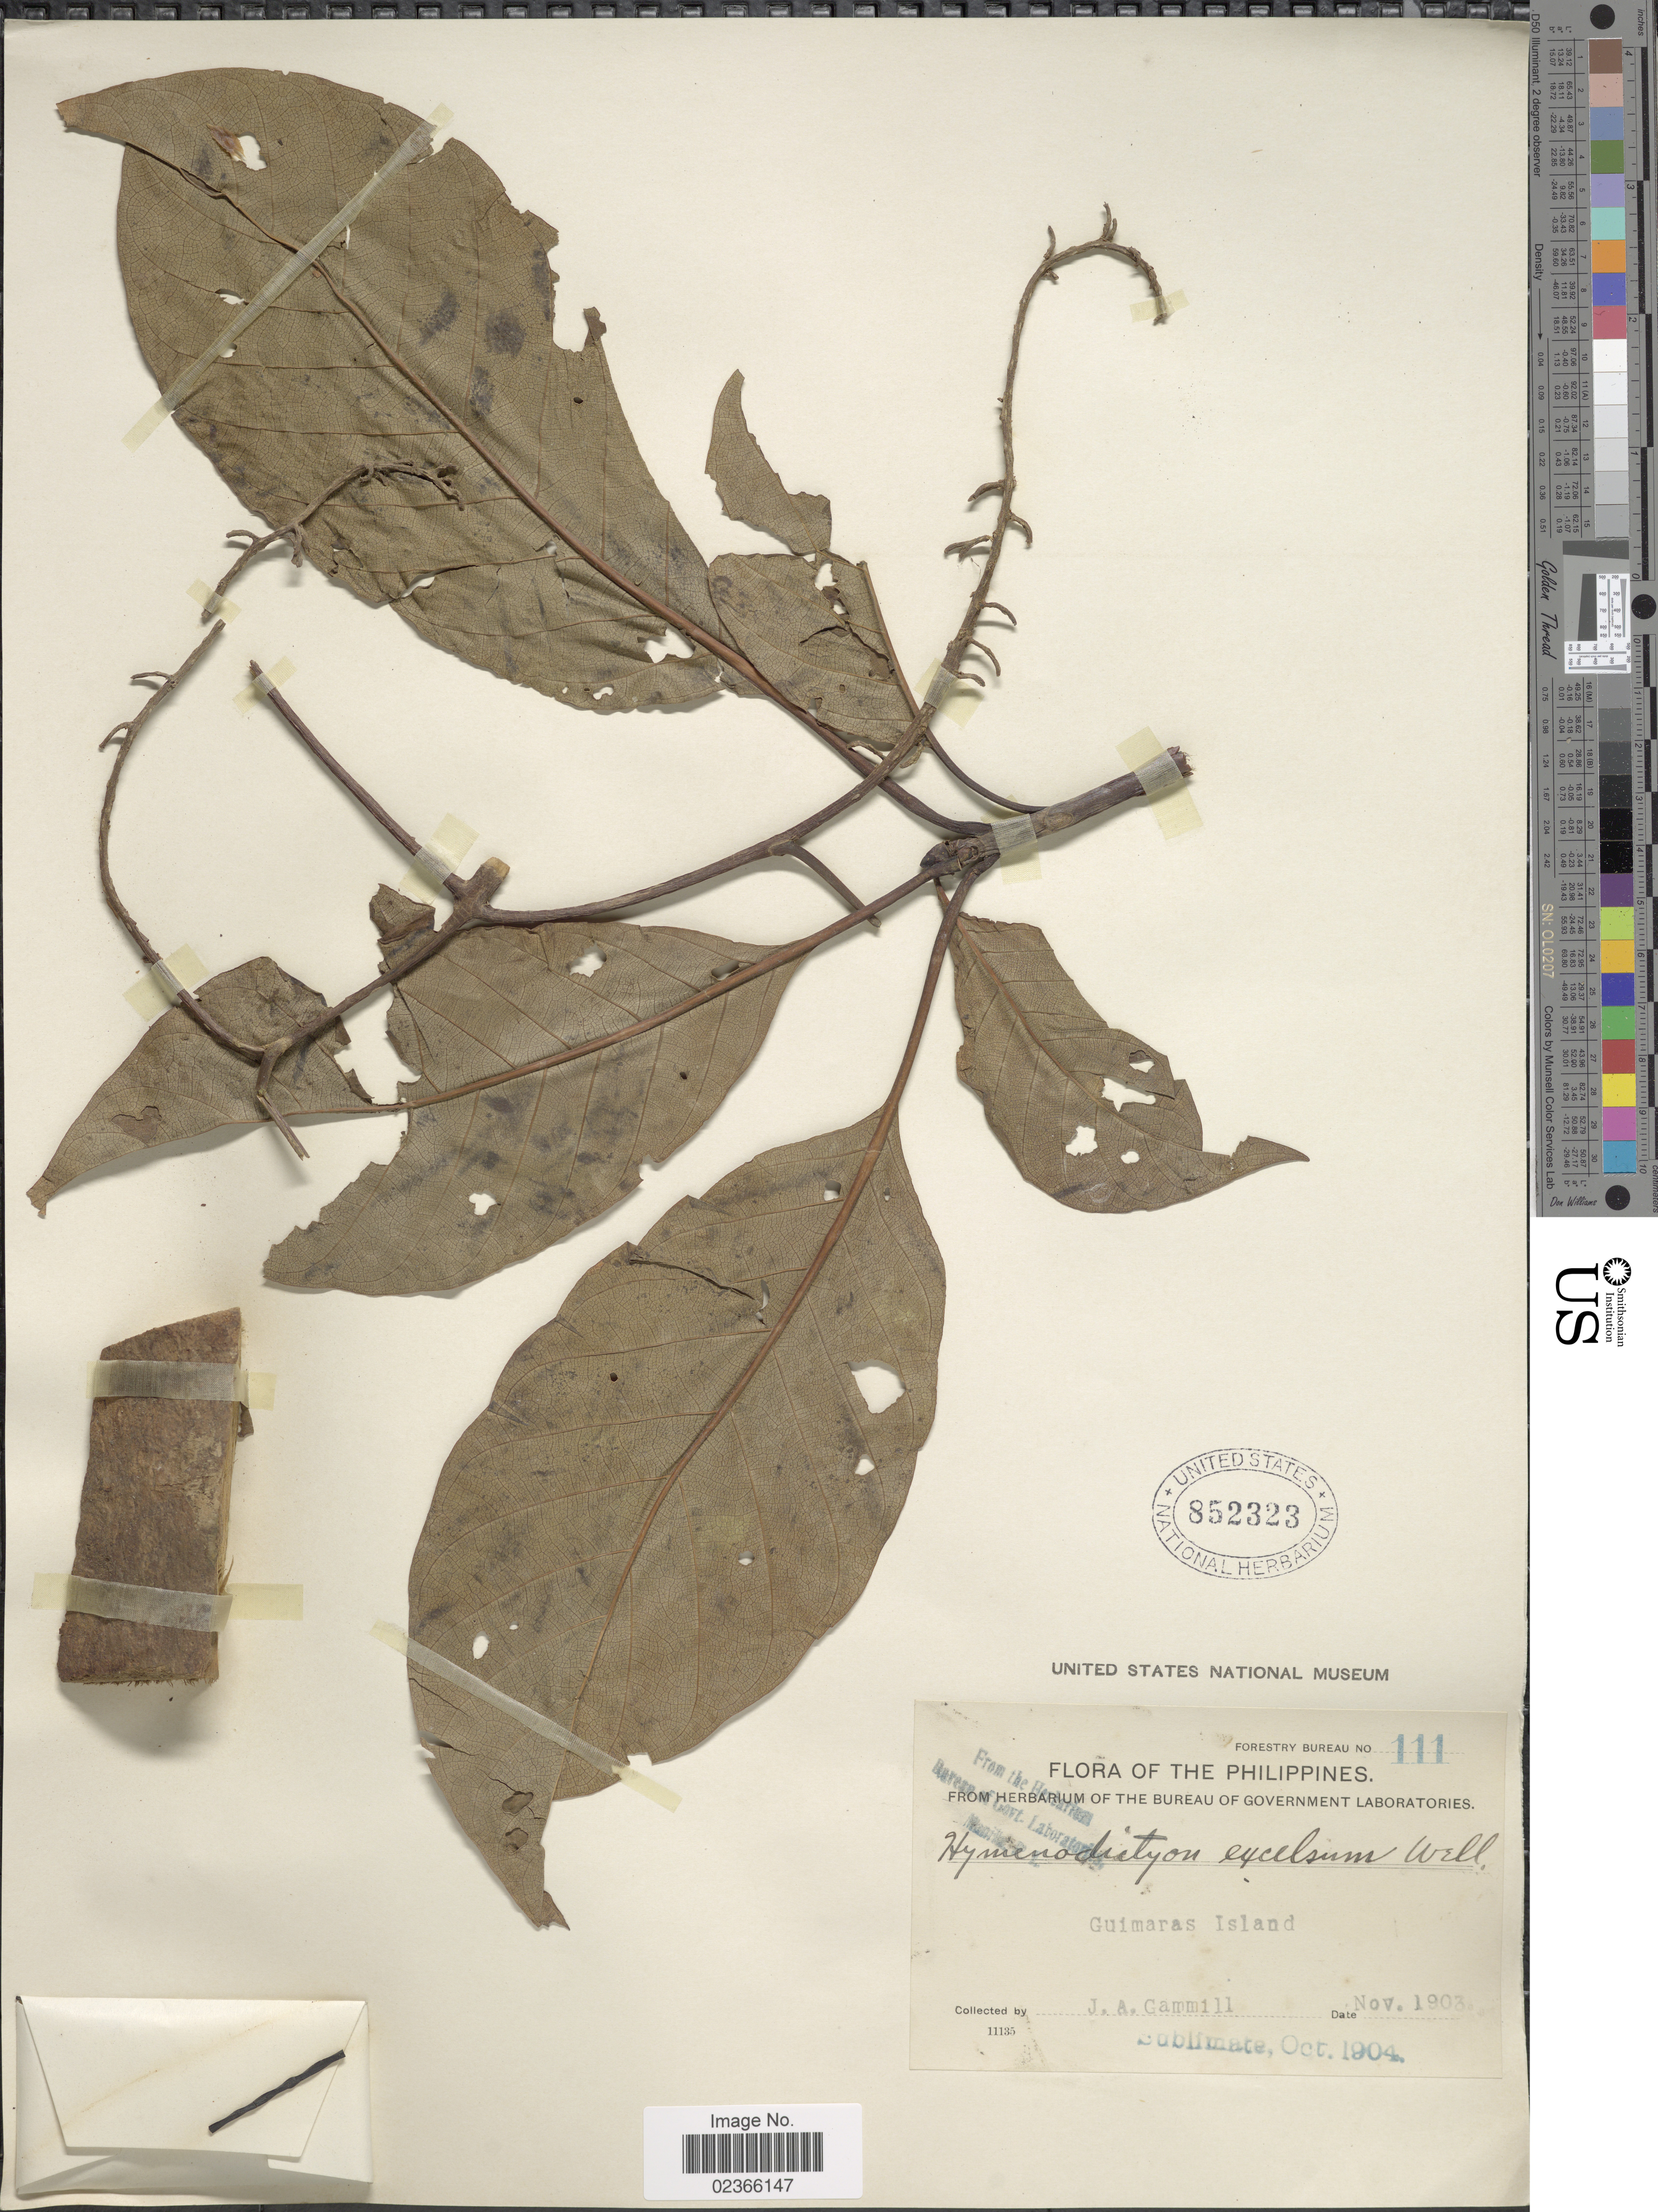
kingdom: Plantae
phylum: Tracheophyta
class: Magnoliopsida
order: Gentianales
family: Rubiaceae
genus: Hymenodictyon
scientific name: Hymenodictyon excelsum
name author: (Roxb.) Wall.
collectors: J. Gammill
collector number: Forestry Bureau 111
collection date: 1903-11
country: Philippines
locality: Guimaras Island.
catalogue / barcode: US 852323